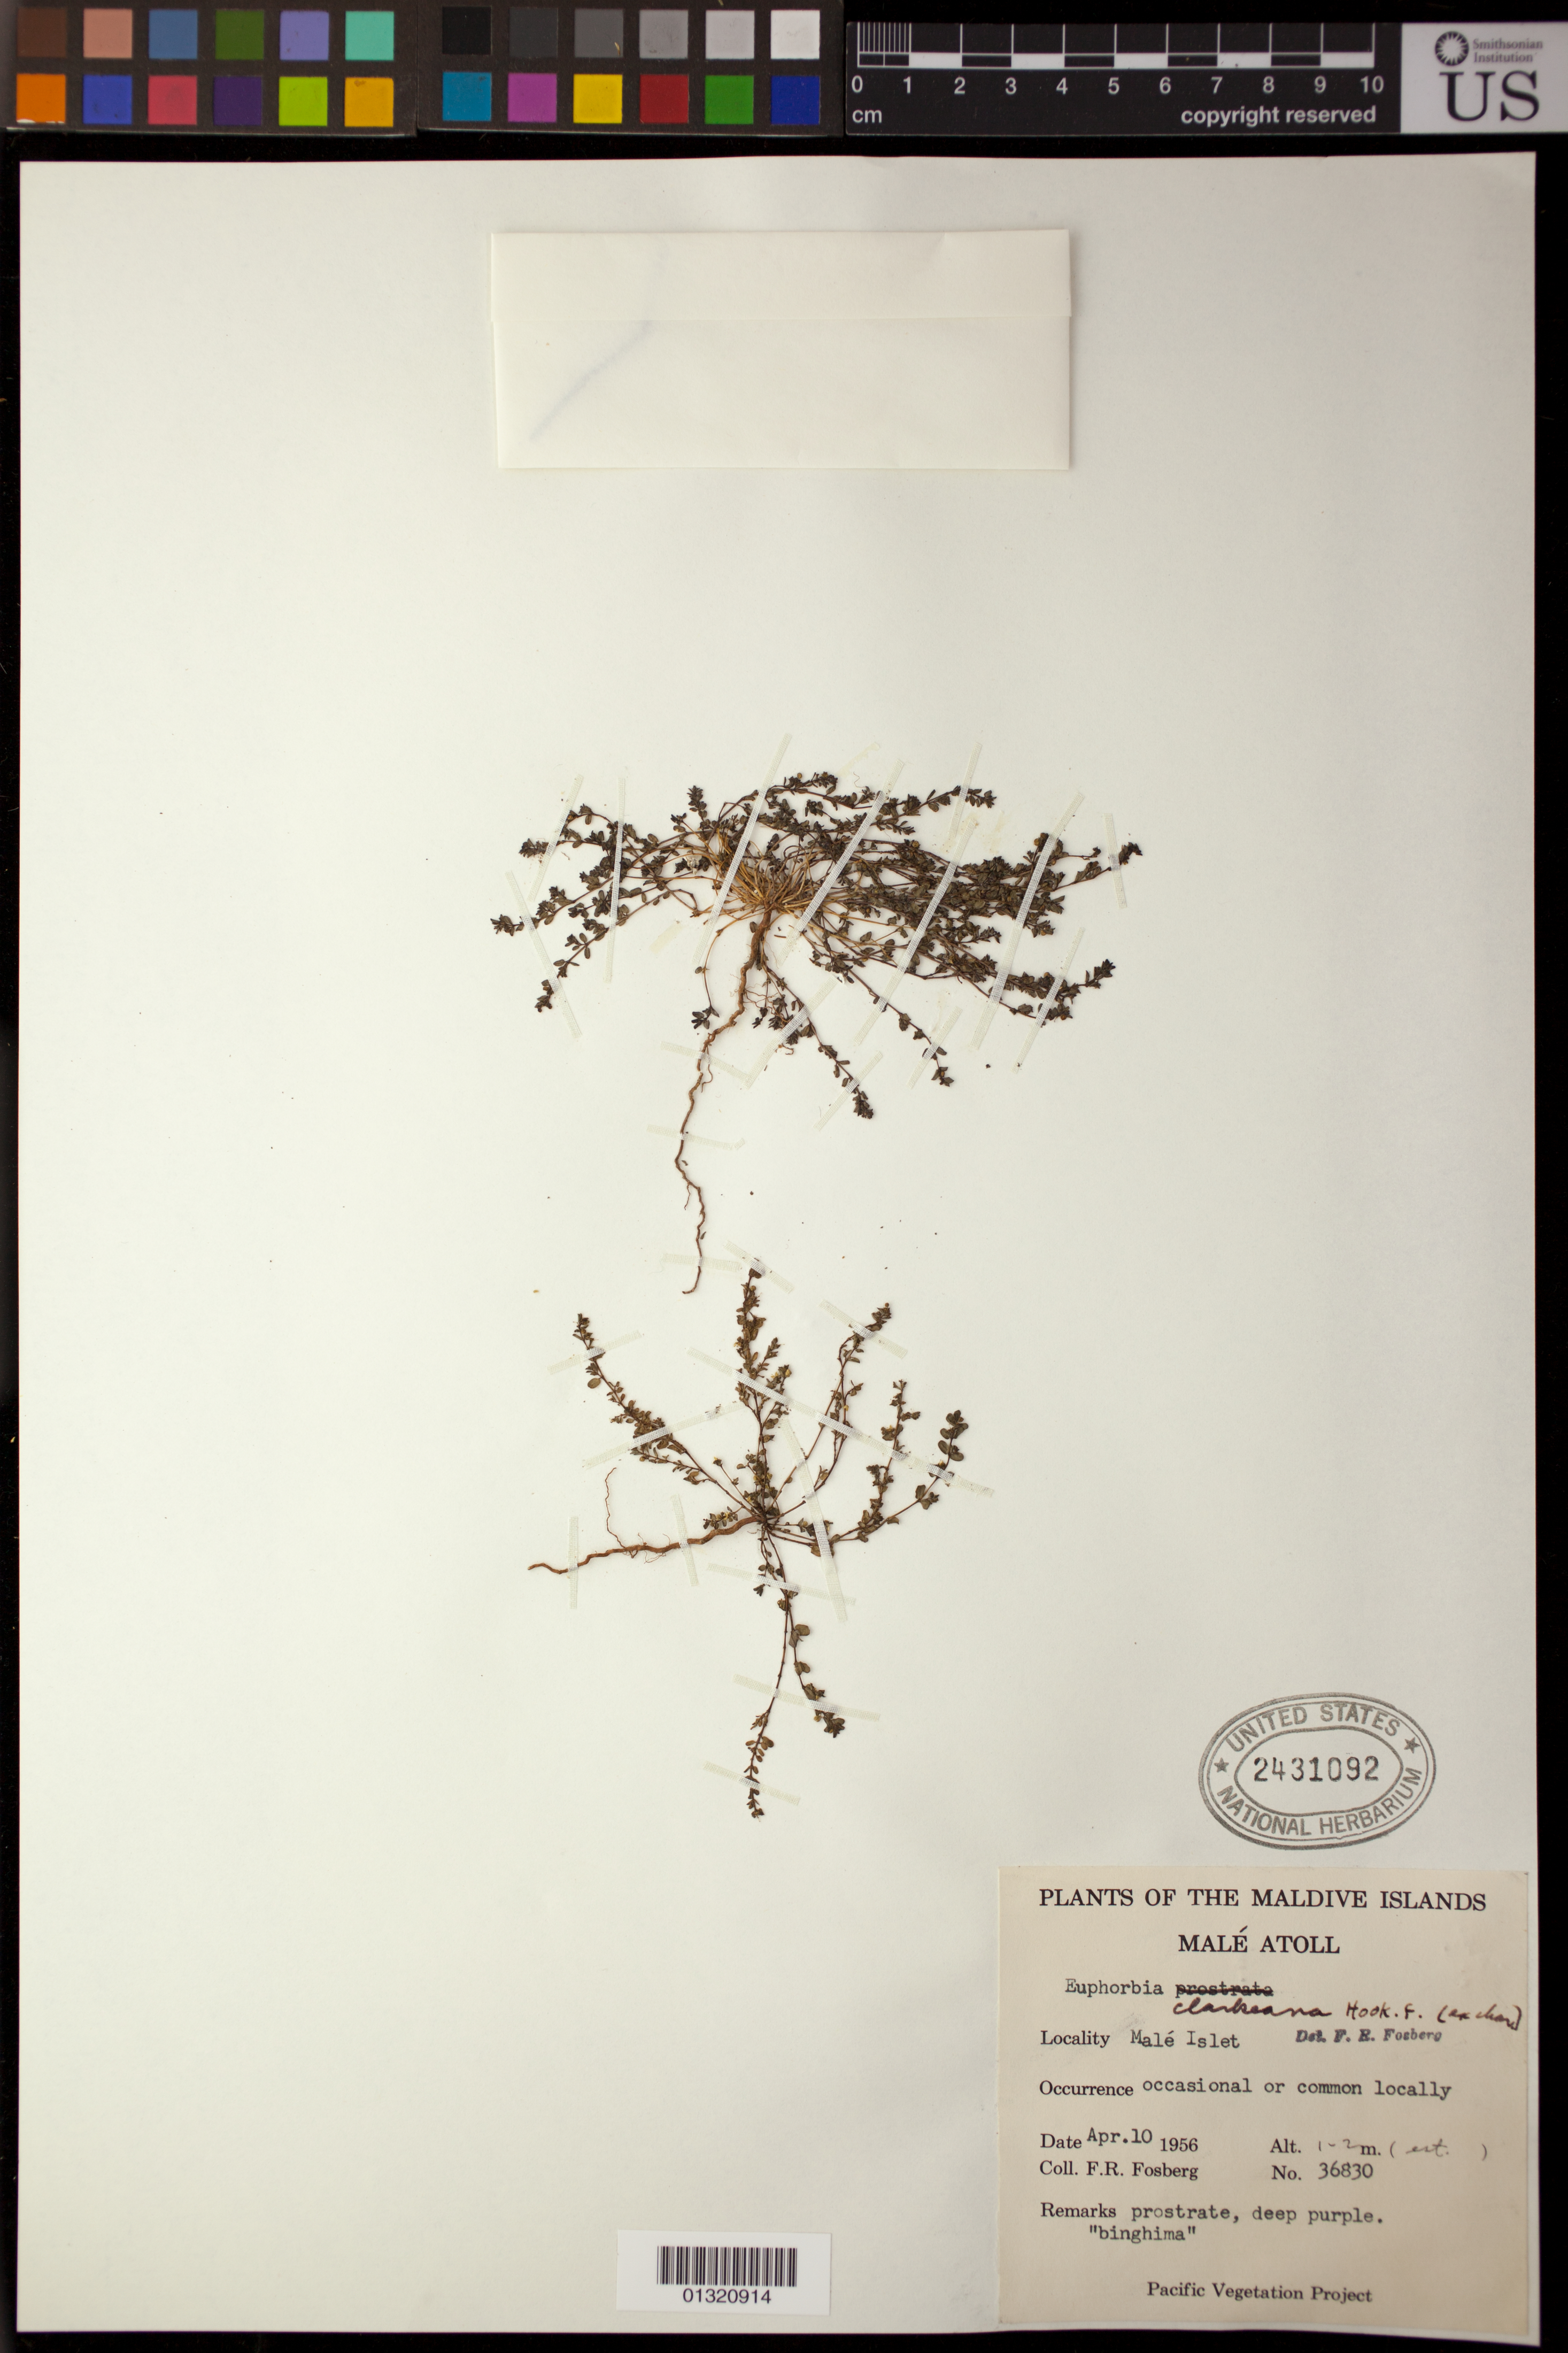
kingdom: Plantae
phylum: Tracheophyta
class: Magnoliopsida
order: Malpighiales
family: Euphorbiaceae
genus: Euphorbia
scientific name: Euphorbia clarkeana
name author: Hook. f.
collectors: F. R. Fosberg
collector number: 36830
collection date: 1956-04-10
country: Maldive Islands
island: Male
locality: Male Atoll, Male Islet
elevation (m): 1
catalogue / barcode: US 2431092